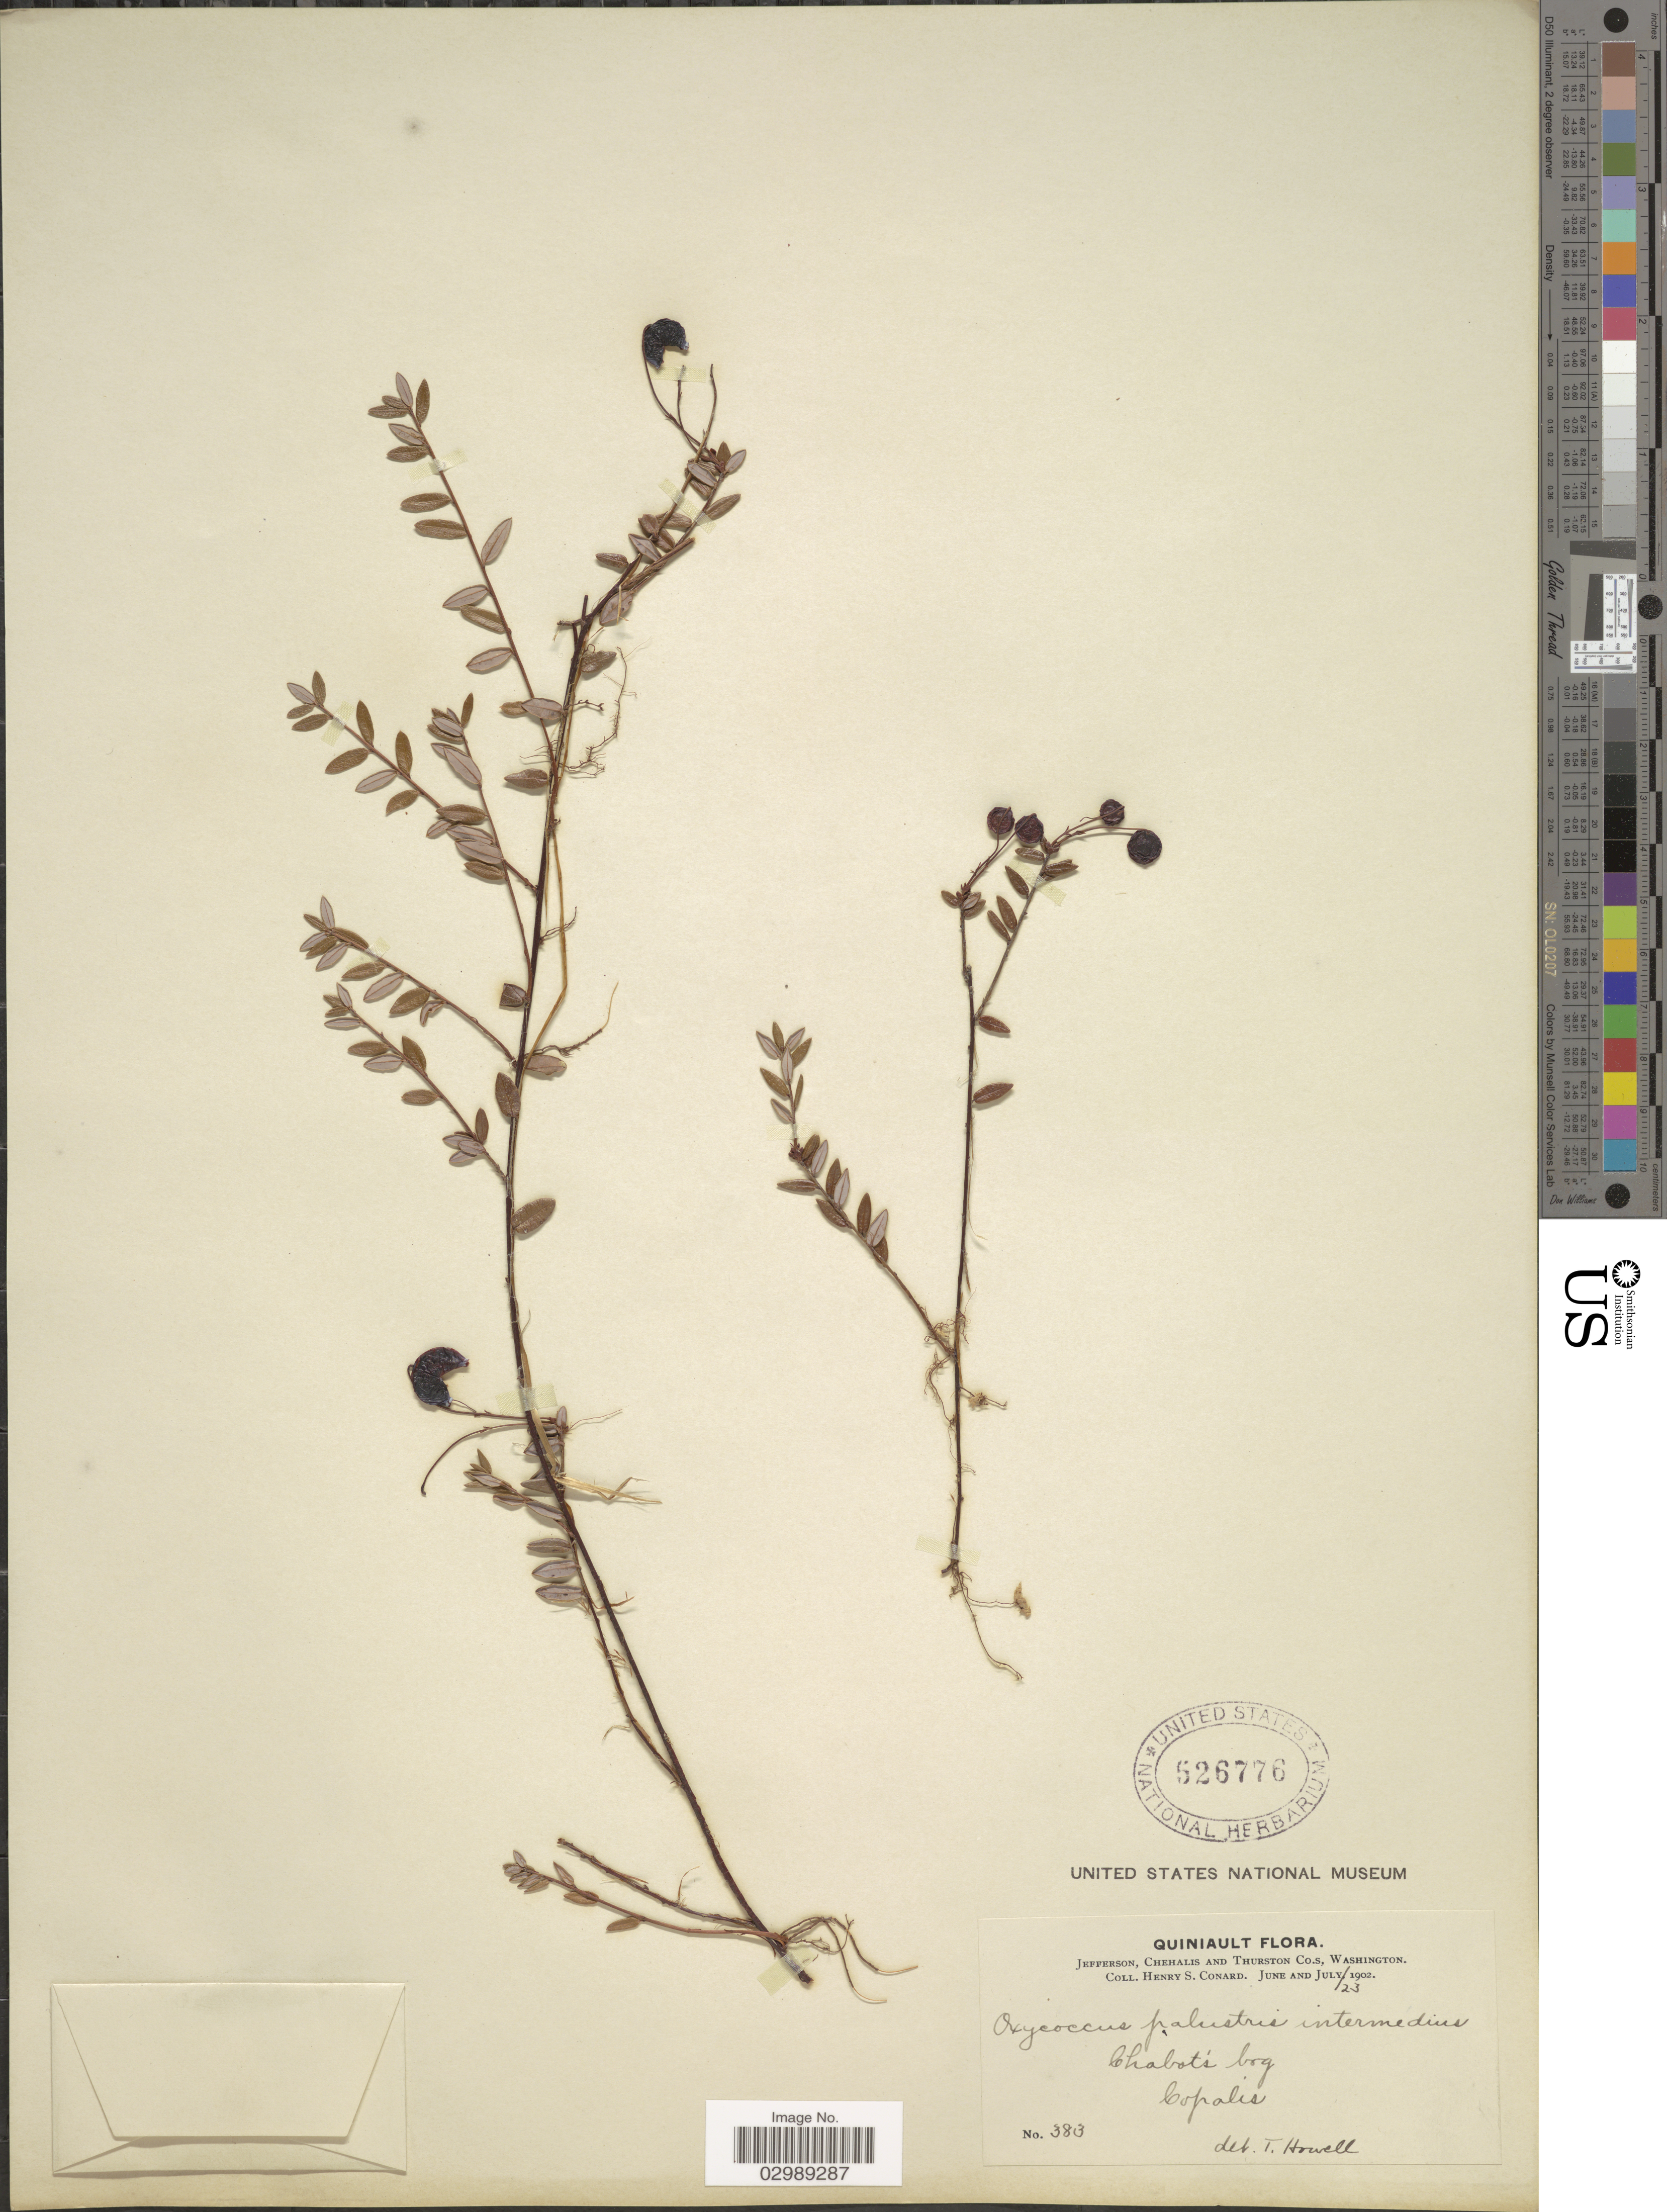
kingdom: Plantae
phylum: Tracheophyta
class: Magnoliopsida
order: Ericales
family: Ericaceae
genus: Vaccinium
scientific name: Vaccinium oxycoccos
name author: L.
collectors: H. S. Conard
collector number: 383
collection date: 1902-07-23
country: United States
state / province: Washington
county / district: Thurston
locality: Quiniault, Jefferson, Chehalis and Thurston Co.s, Washington, Chalot's bog, Copalis.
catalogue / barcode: US 526776